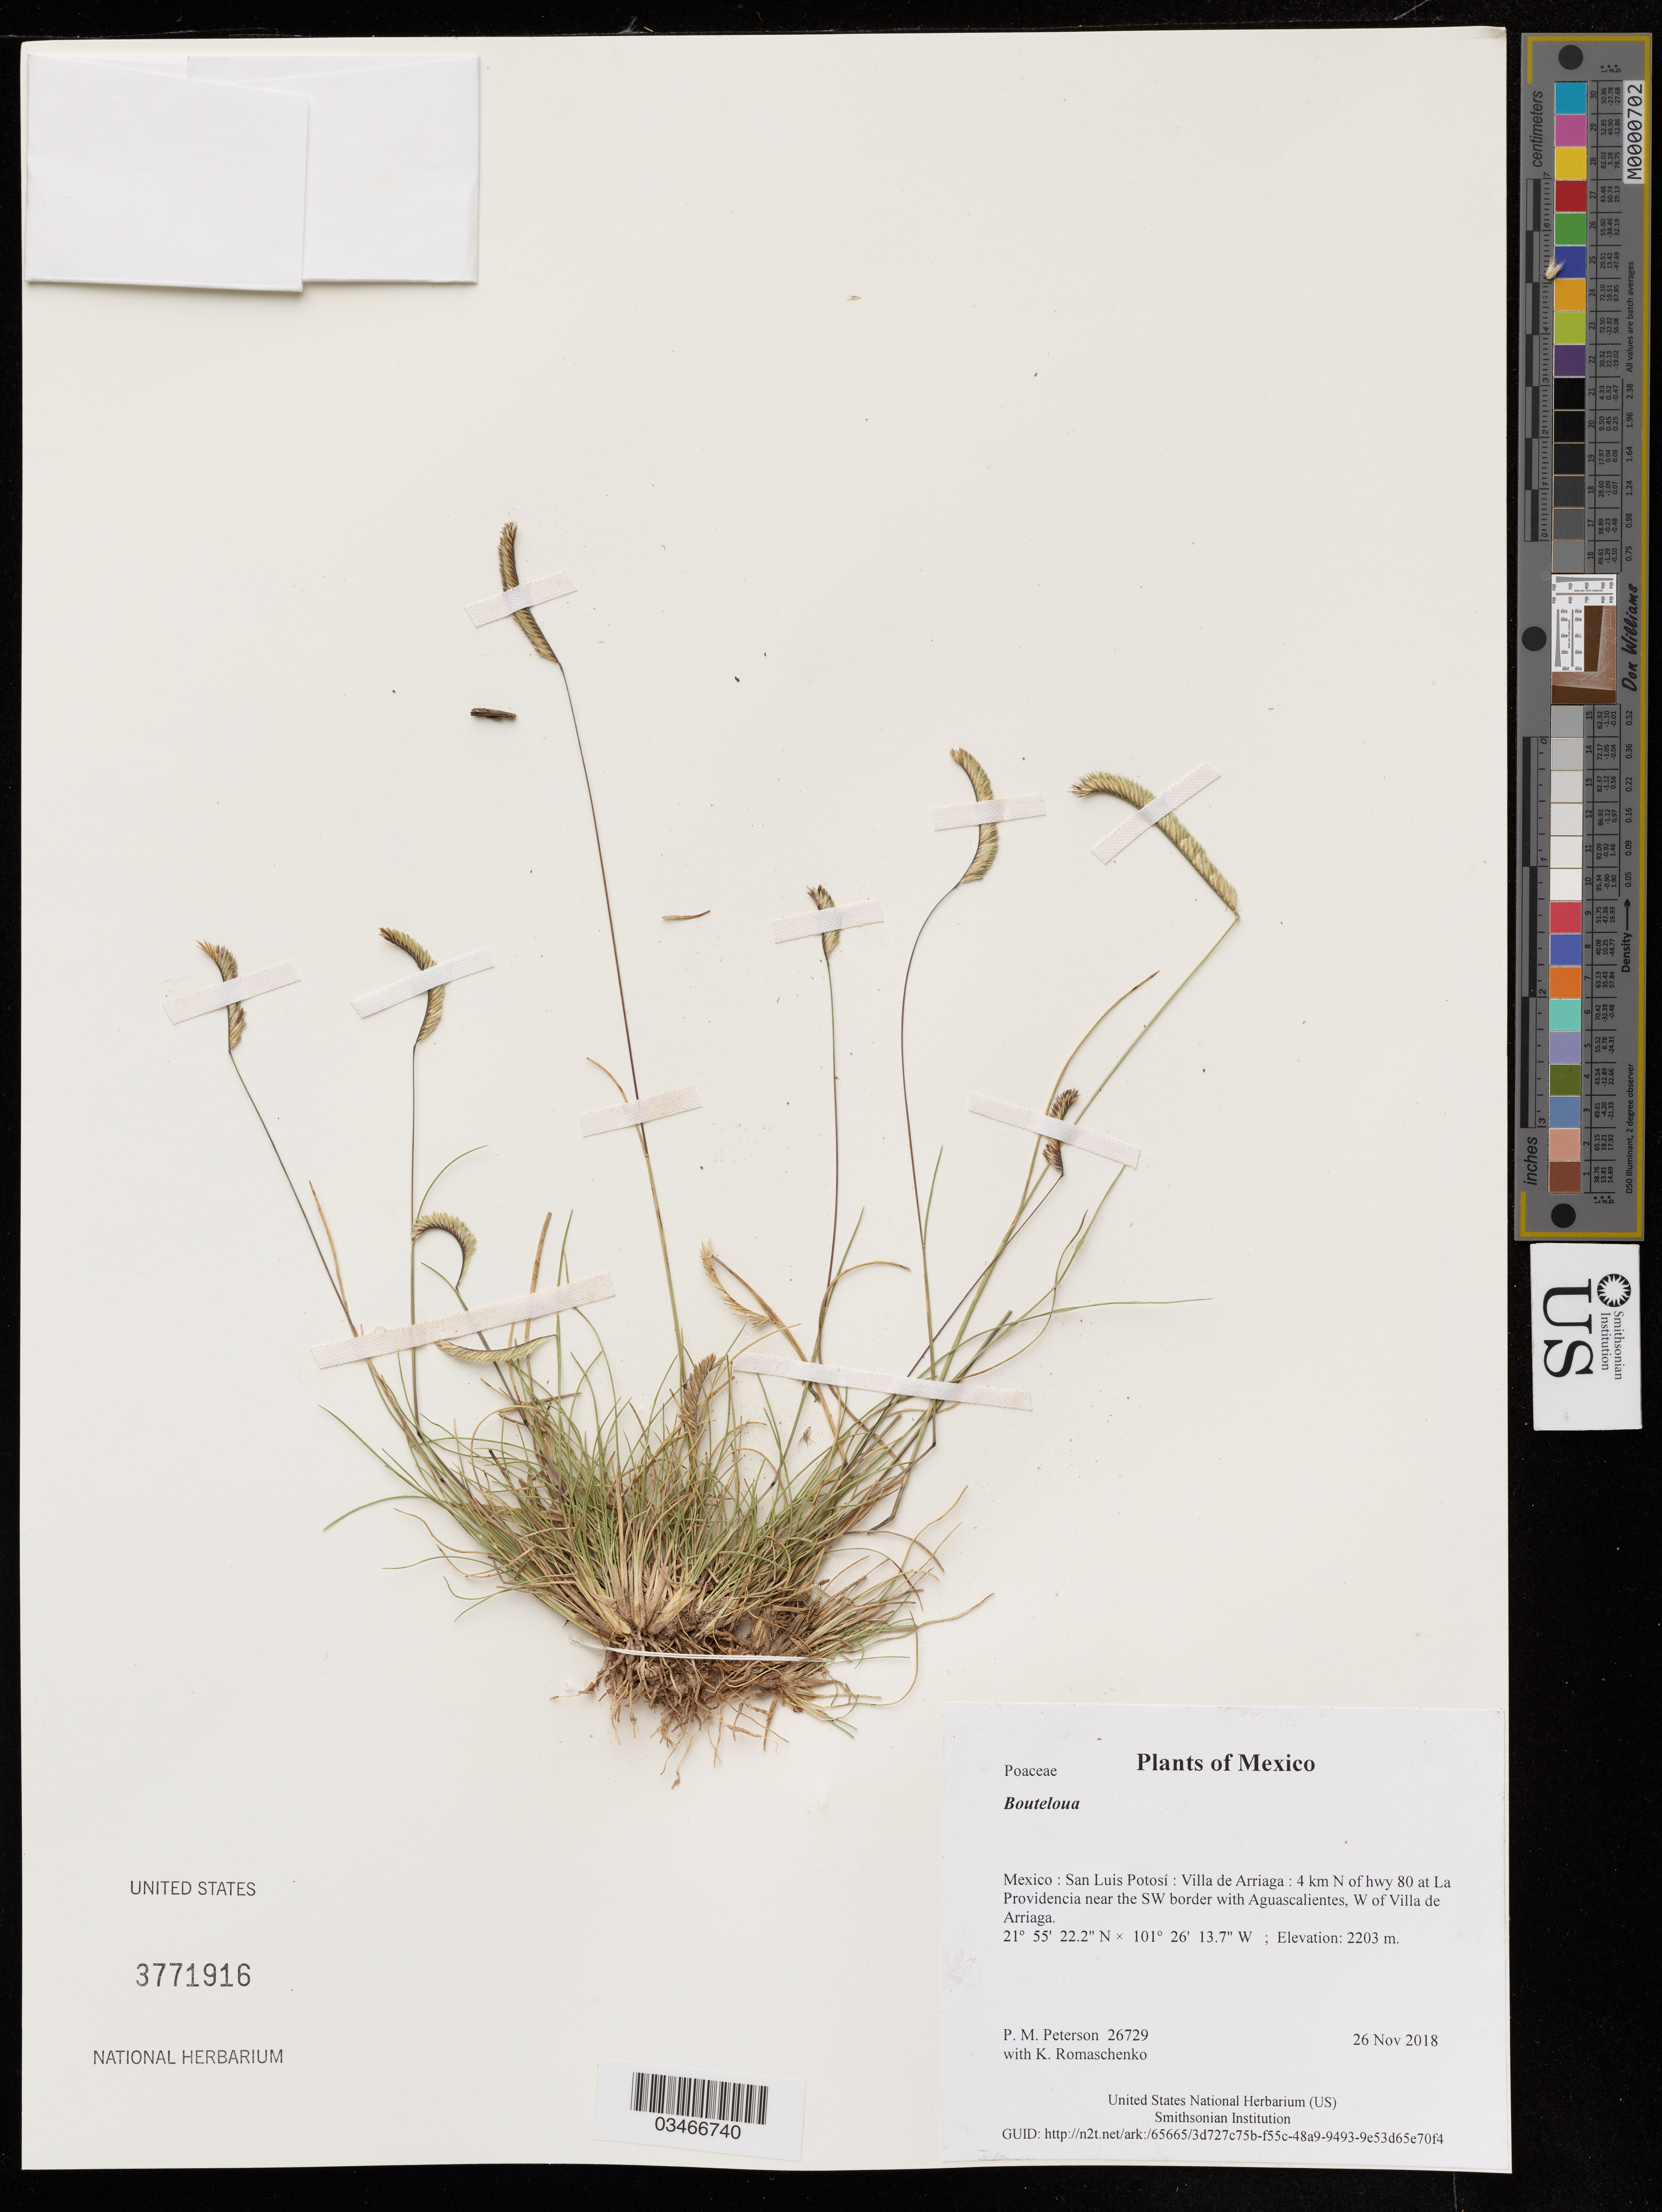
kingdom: Plantae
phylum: Tracheophyta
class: Liliopsida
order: Poales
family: Poaceae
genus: Bouteloua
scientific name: Bouteloua sp.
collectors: P. M. Peterson & K. Romaschenko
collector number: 26729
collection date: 2018-11-26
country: Mexico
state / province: San Luis Potosí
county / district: Villa de Arriaga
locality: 4 km N of hwy 80 at La Providencia near the SW border with Aguascalientes, W of Villa de Arriaga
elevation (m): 2203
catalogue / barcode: US 3771916